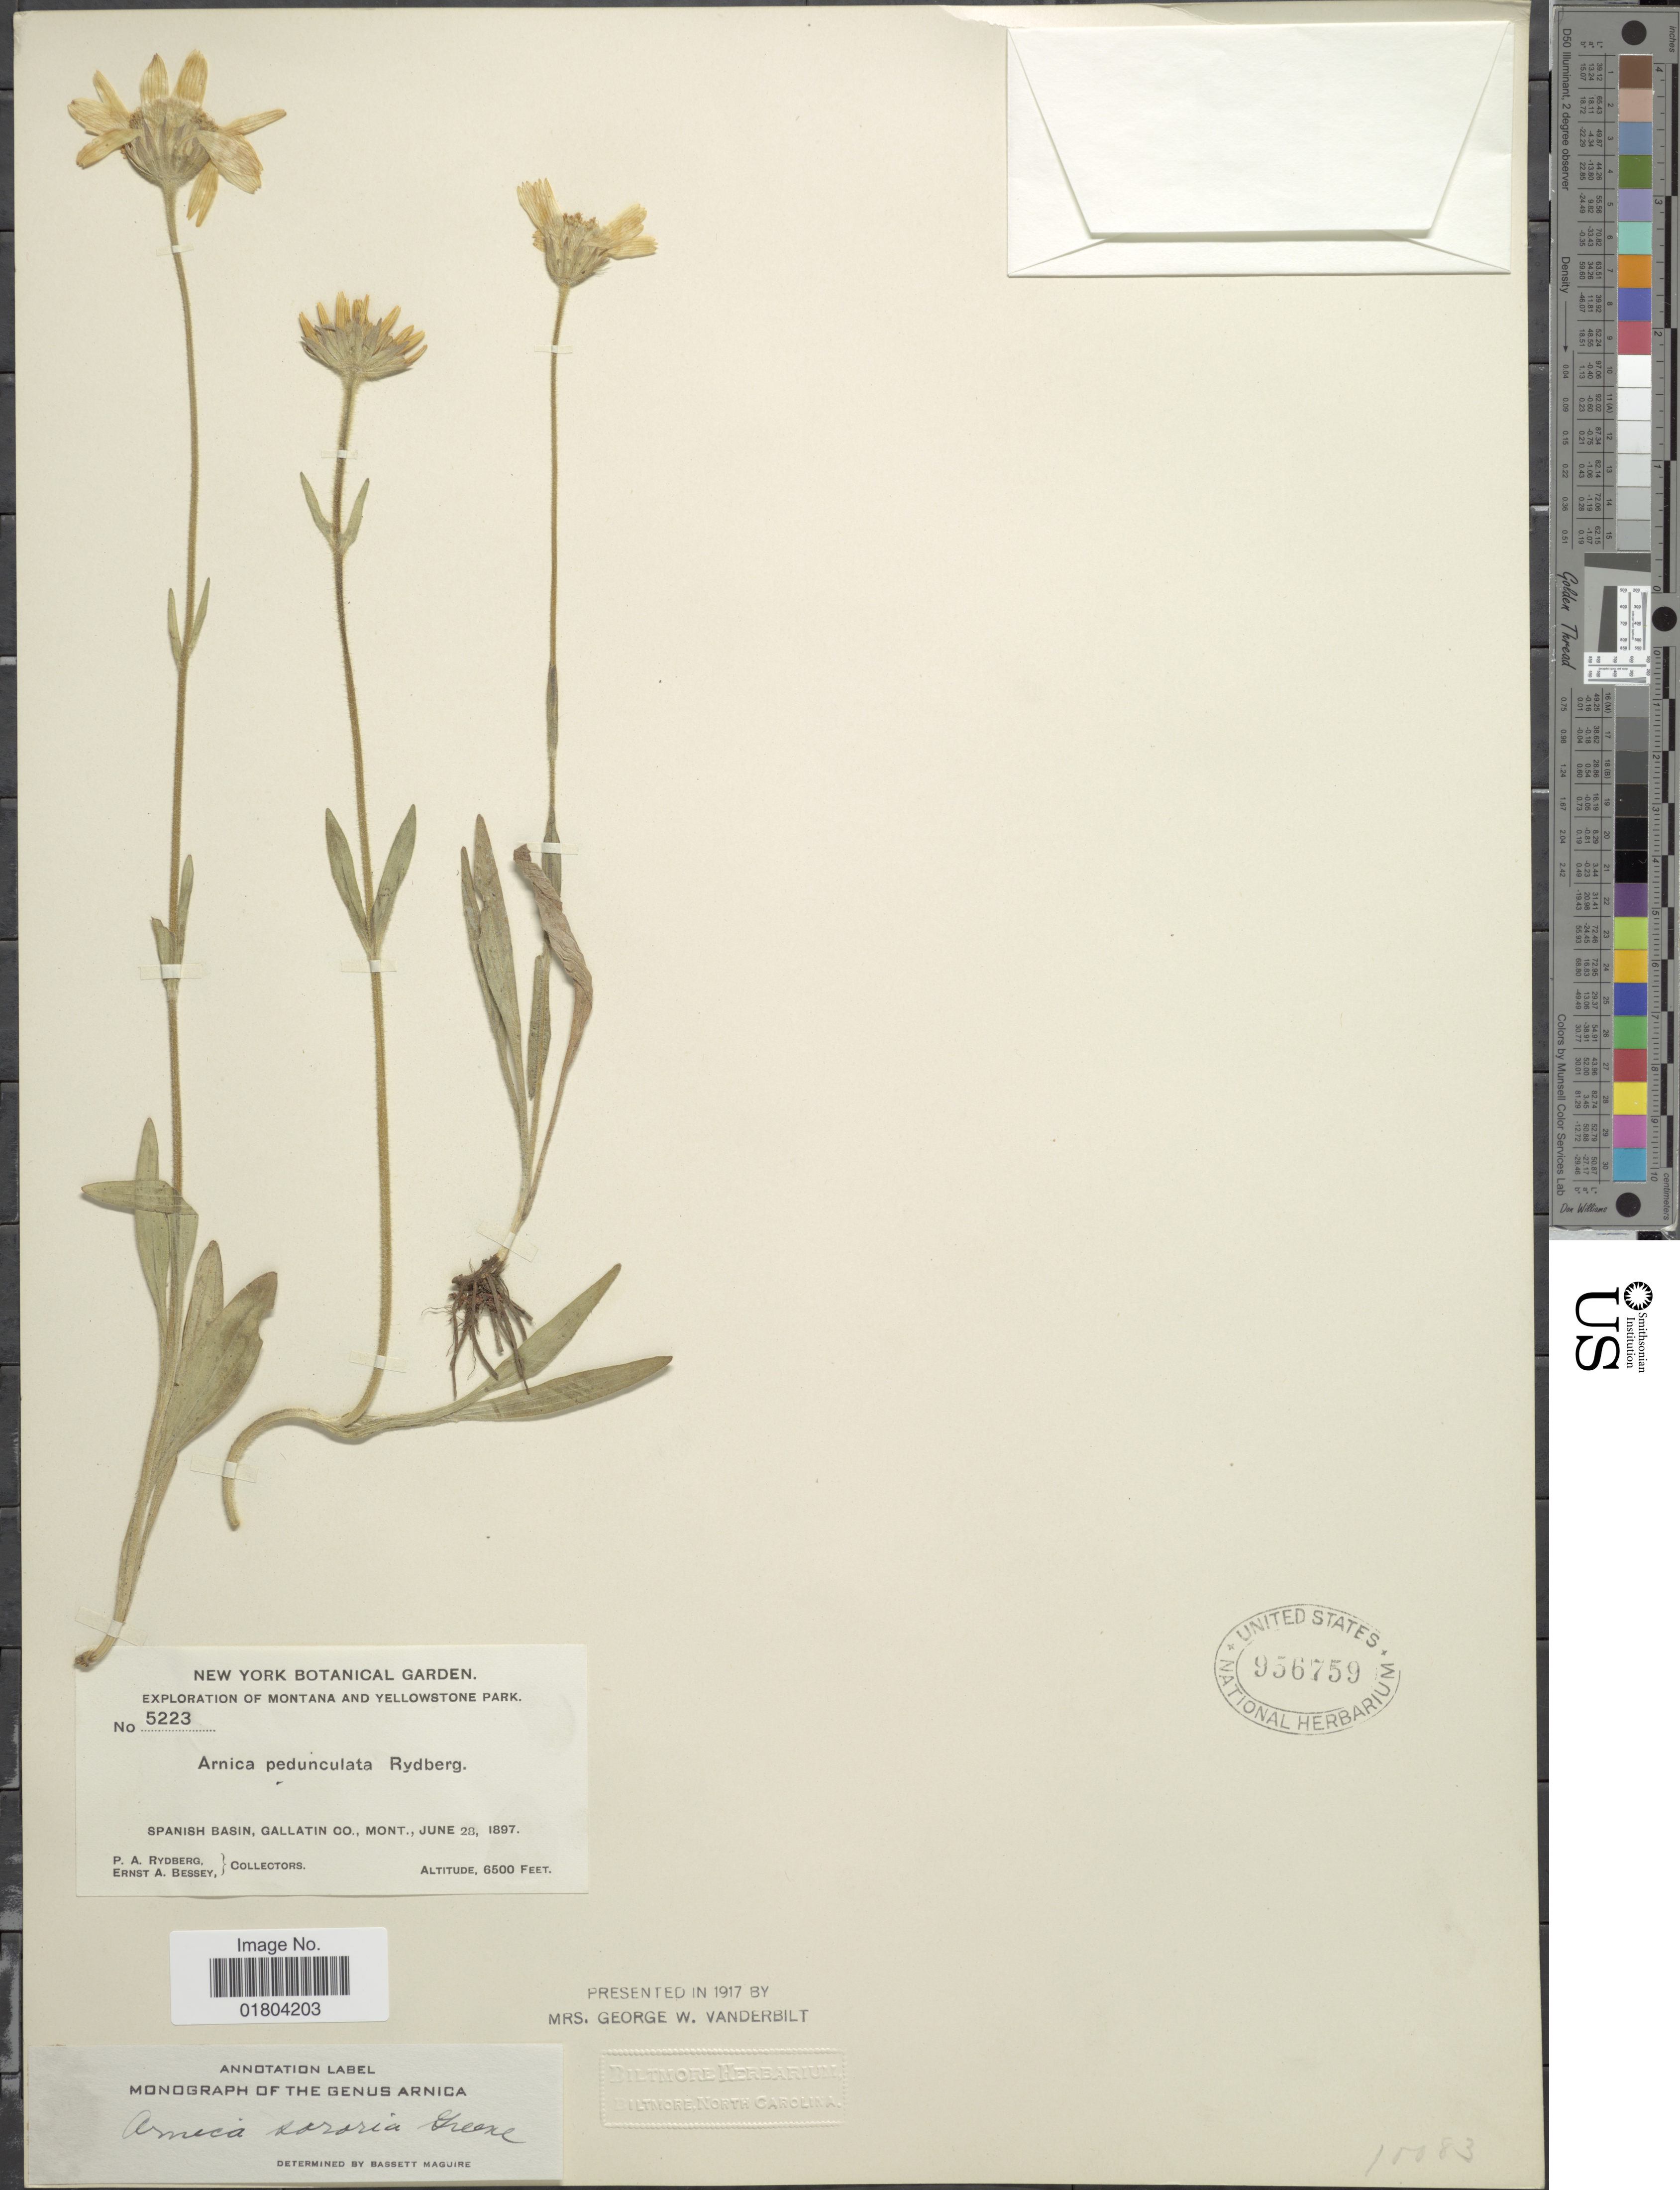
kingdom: Plantae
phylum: Tracheophyta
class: Magnoliopsida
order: Asterales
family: Asteraceae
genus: Arnica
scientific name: Arnica sororia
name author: Greene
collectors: P. A. Rydberg & E. A. Bessey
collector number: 5223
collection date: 1897-06-28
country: United States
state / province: Montana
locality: Montana and Yellowstone Park, Spanish Basin, Gallatin Co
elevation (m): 1981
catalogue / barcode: US 956759